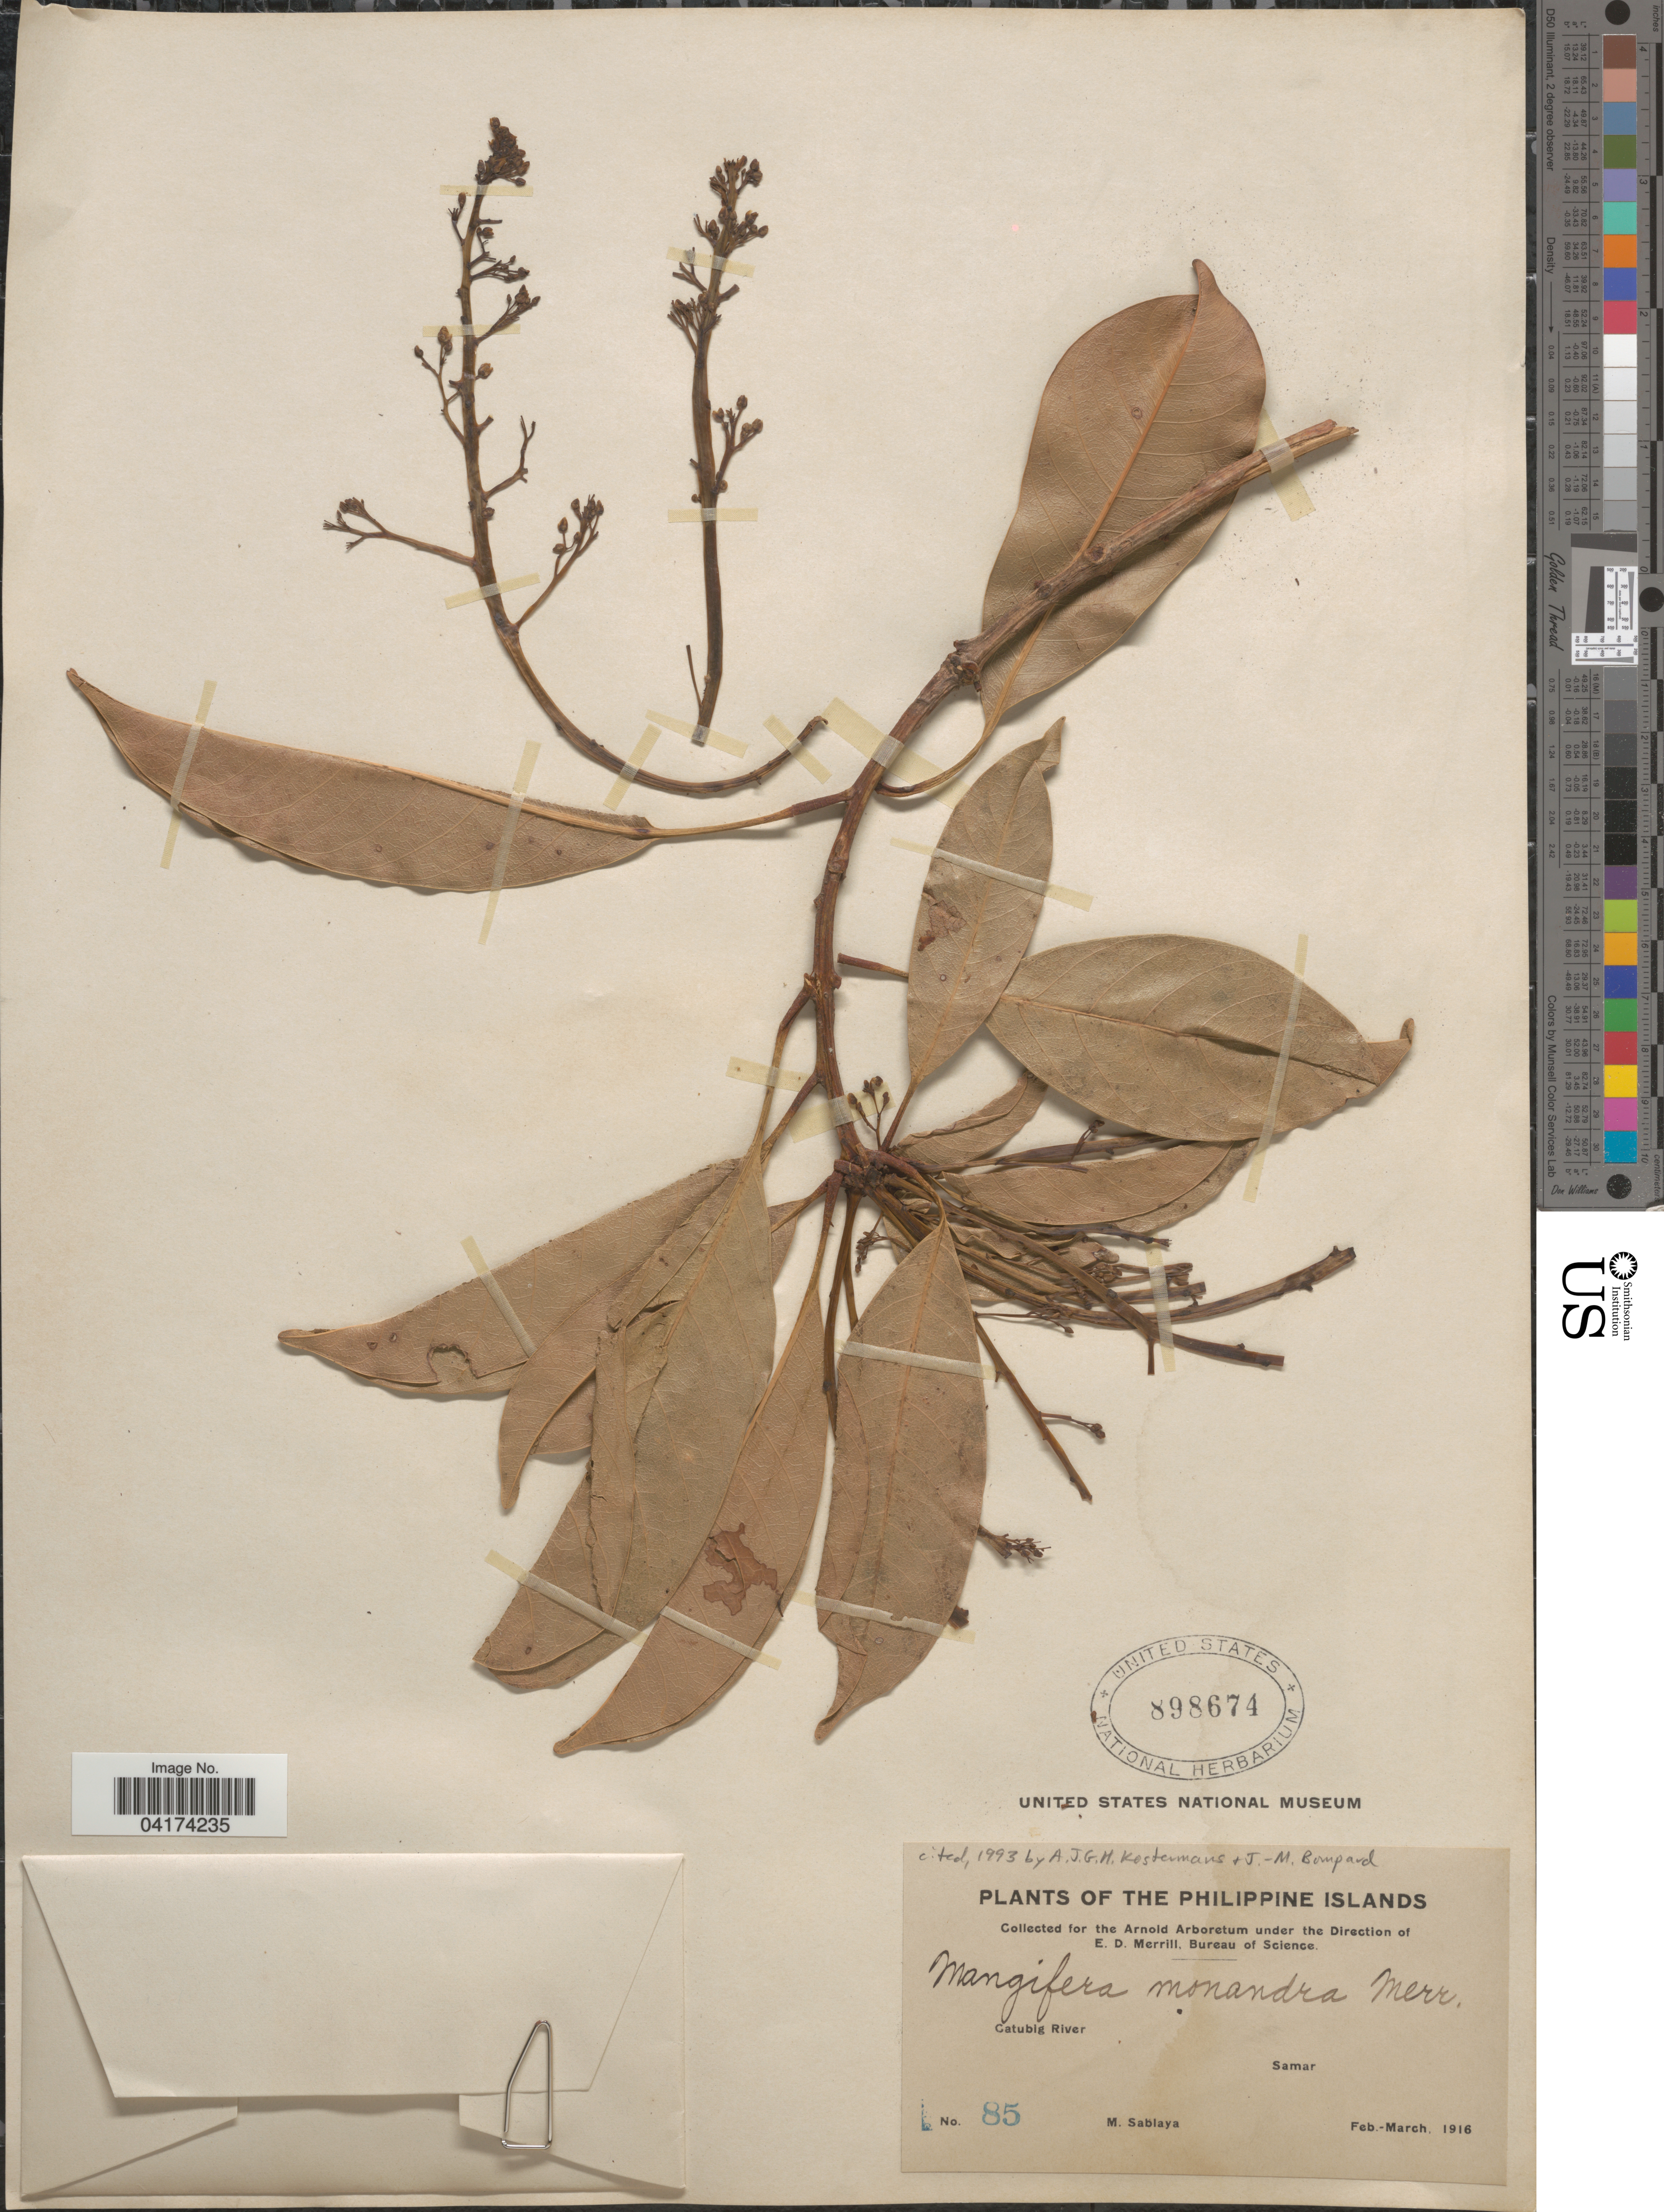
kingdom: Plantae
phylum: Tracheophyta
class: Magnoliopsida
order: Sapindales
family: Anacardiaceae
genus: Mangifera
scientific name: Mangifera monandra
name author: Merr.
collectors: M. Sablaya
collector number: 85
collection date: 1916-02/1916-03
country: Philippines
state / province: Eastern Visayas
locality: Catubig River. Samar.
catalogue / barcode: US 898674